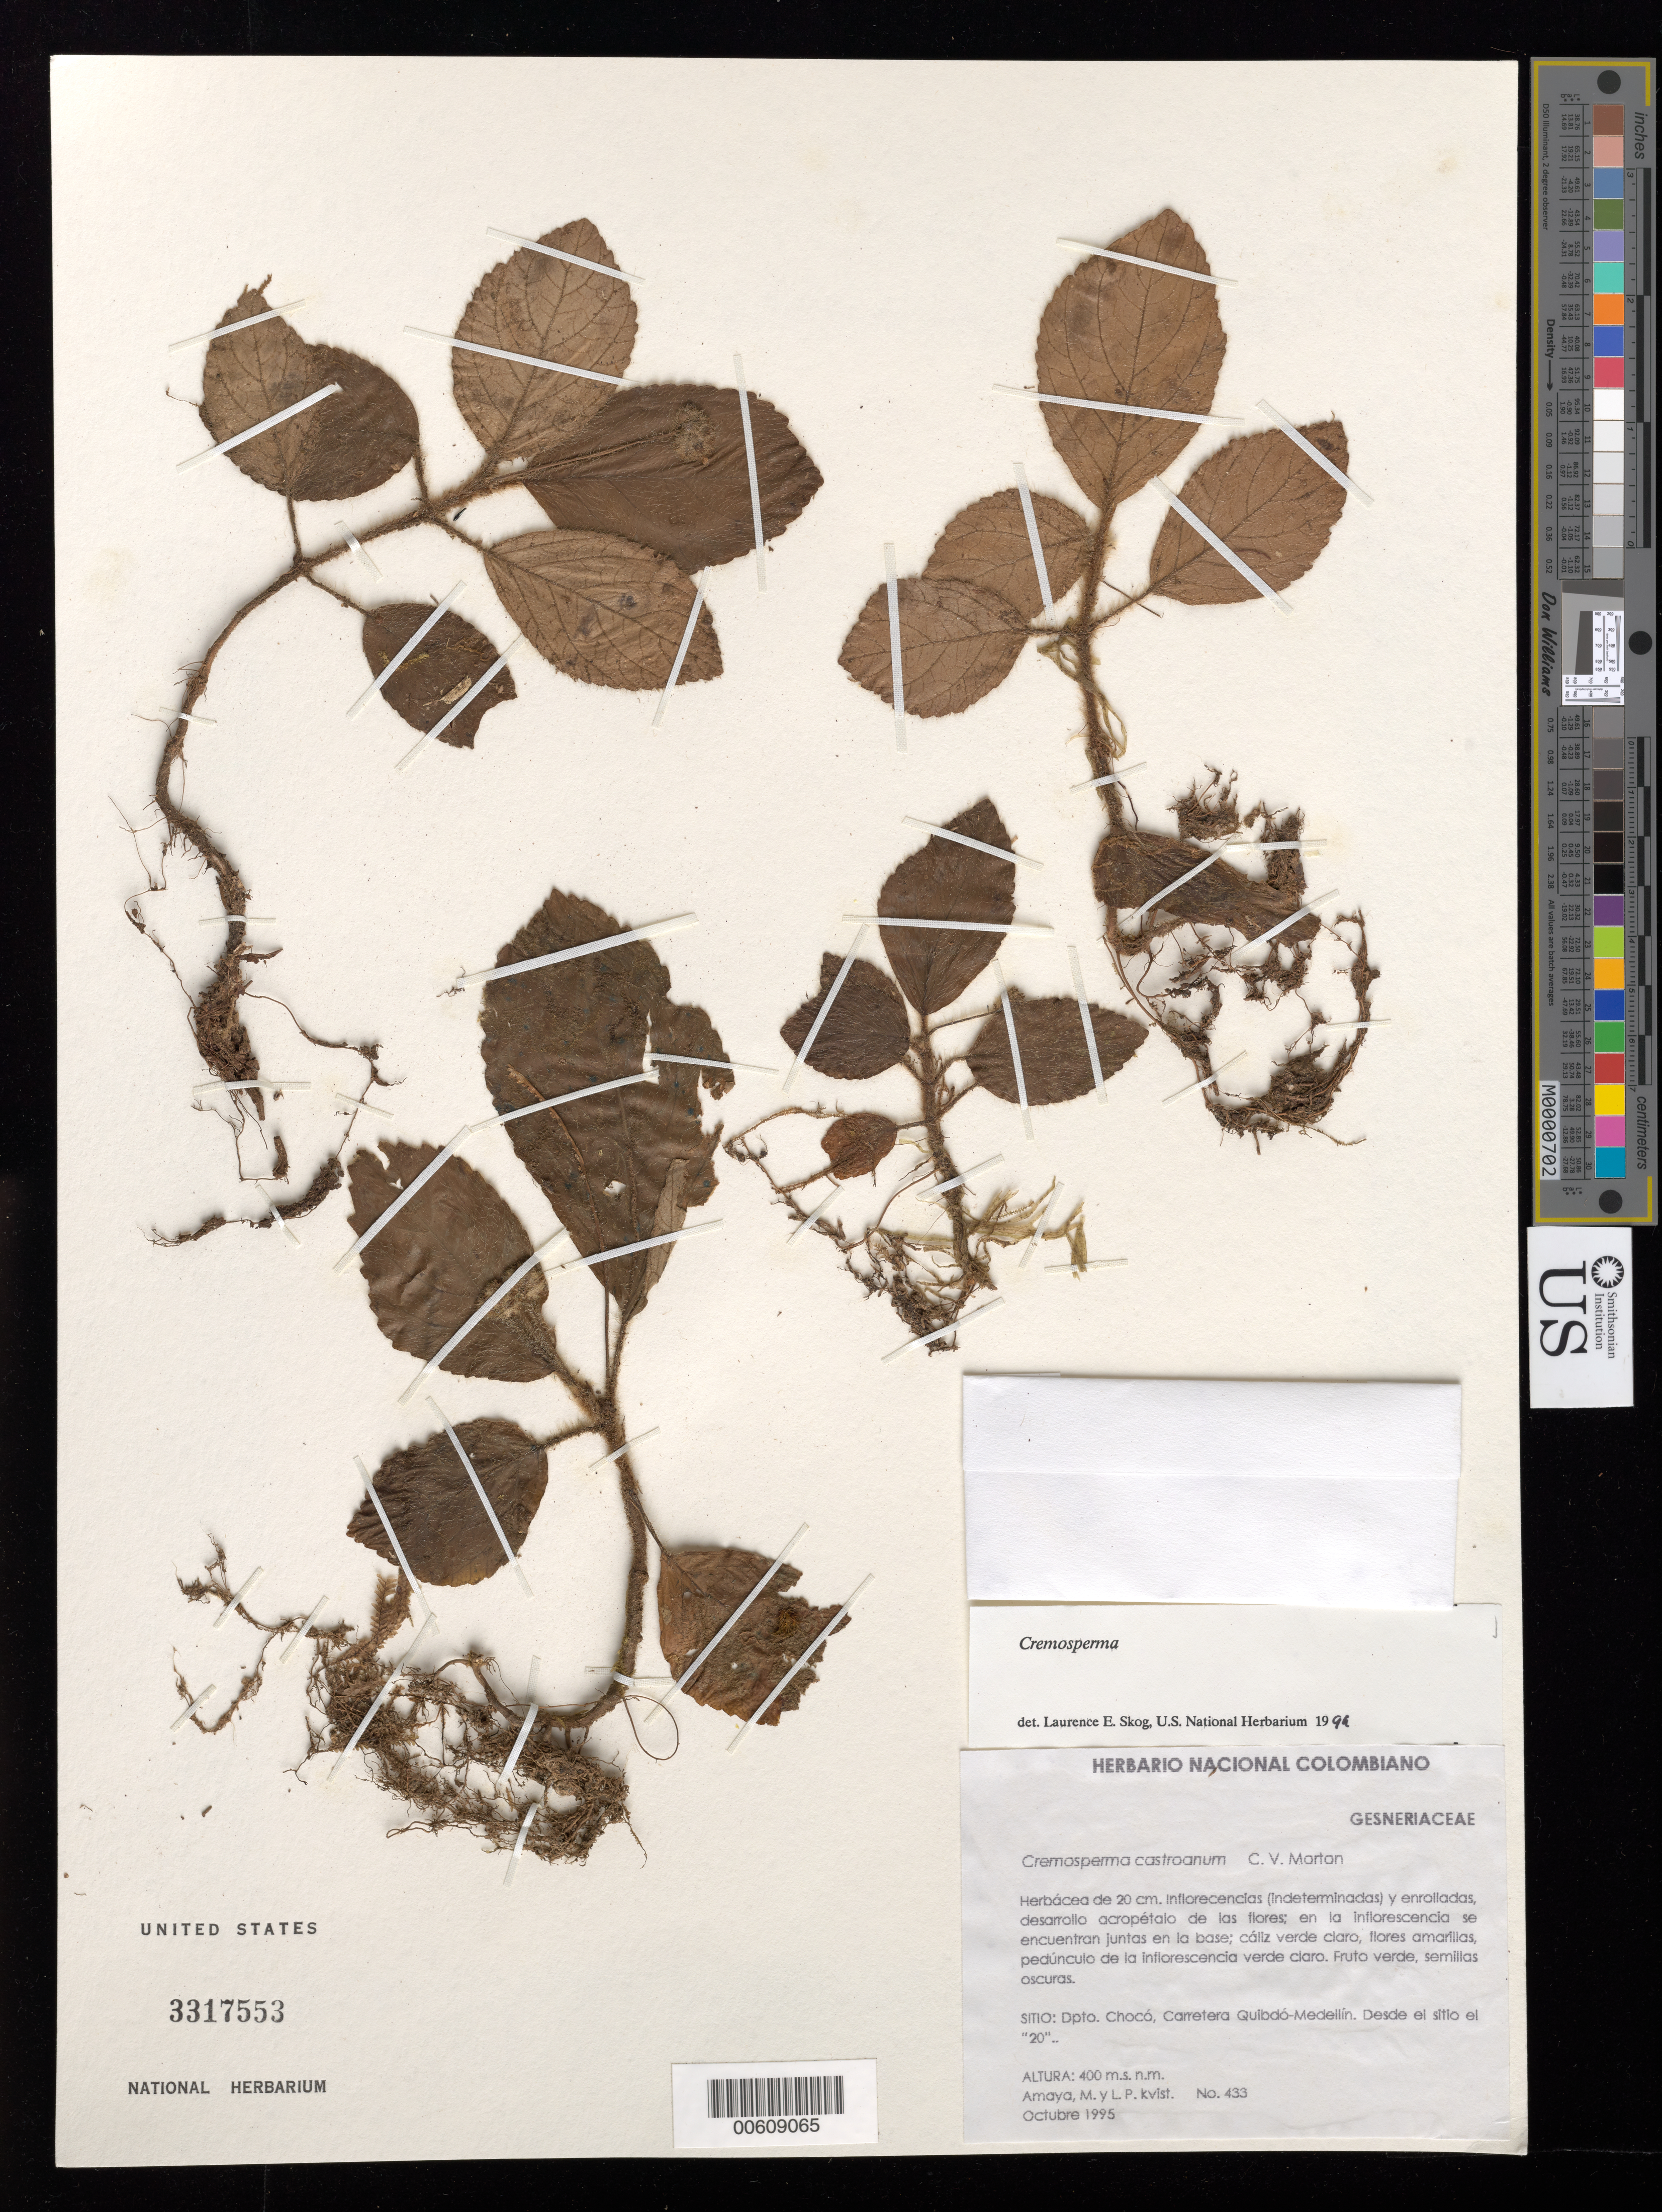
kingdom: Plantae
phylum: Tracheophyta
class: Magnoliopsida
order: Lamiales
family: Gesneriaceae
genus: Cremosperma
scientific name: Cremosperma sp.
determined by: Skog, Laurence E.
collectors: M. Amaya & L. P. Kvist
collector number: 433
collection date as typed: Oct 1995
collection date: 1995-10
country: Colombia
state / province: Chocó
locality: Carretera Quibdó - Medellín, desde el sitio el "20"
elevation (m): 400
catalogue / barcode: US 3317553